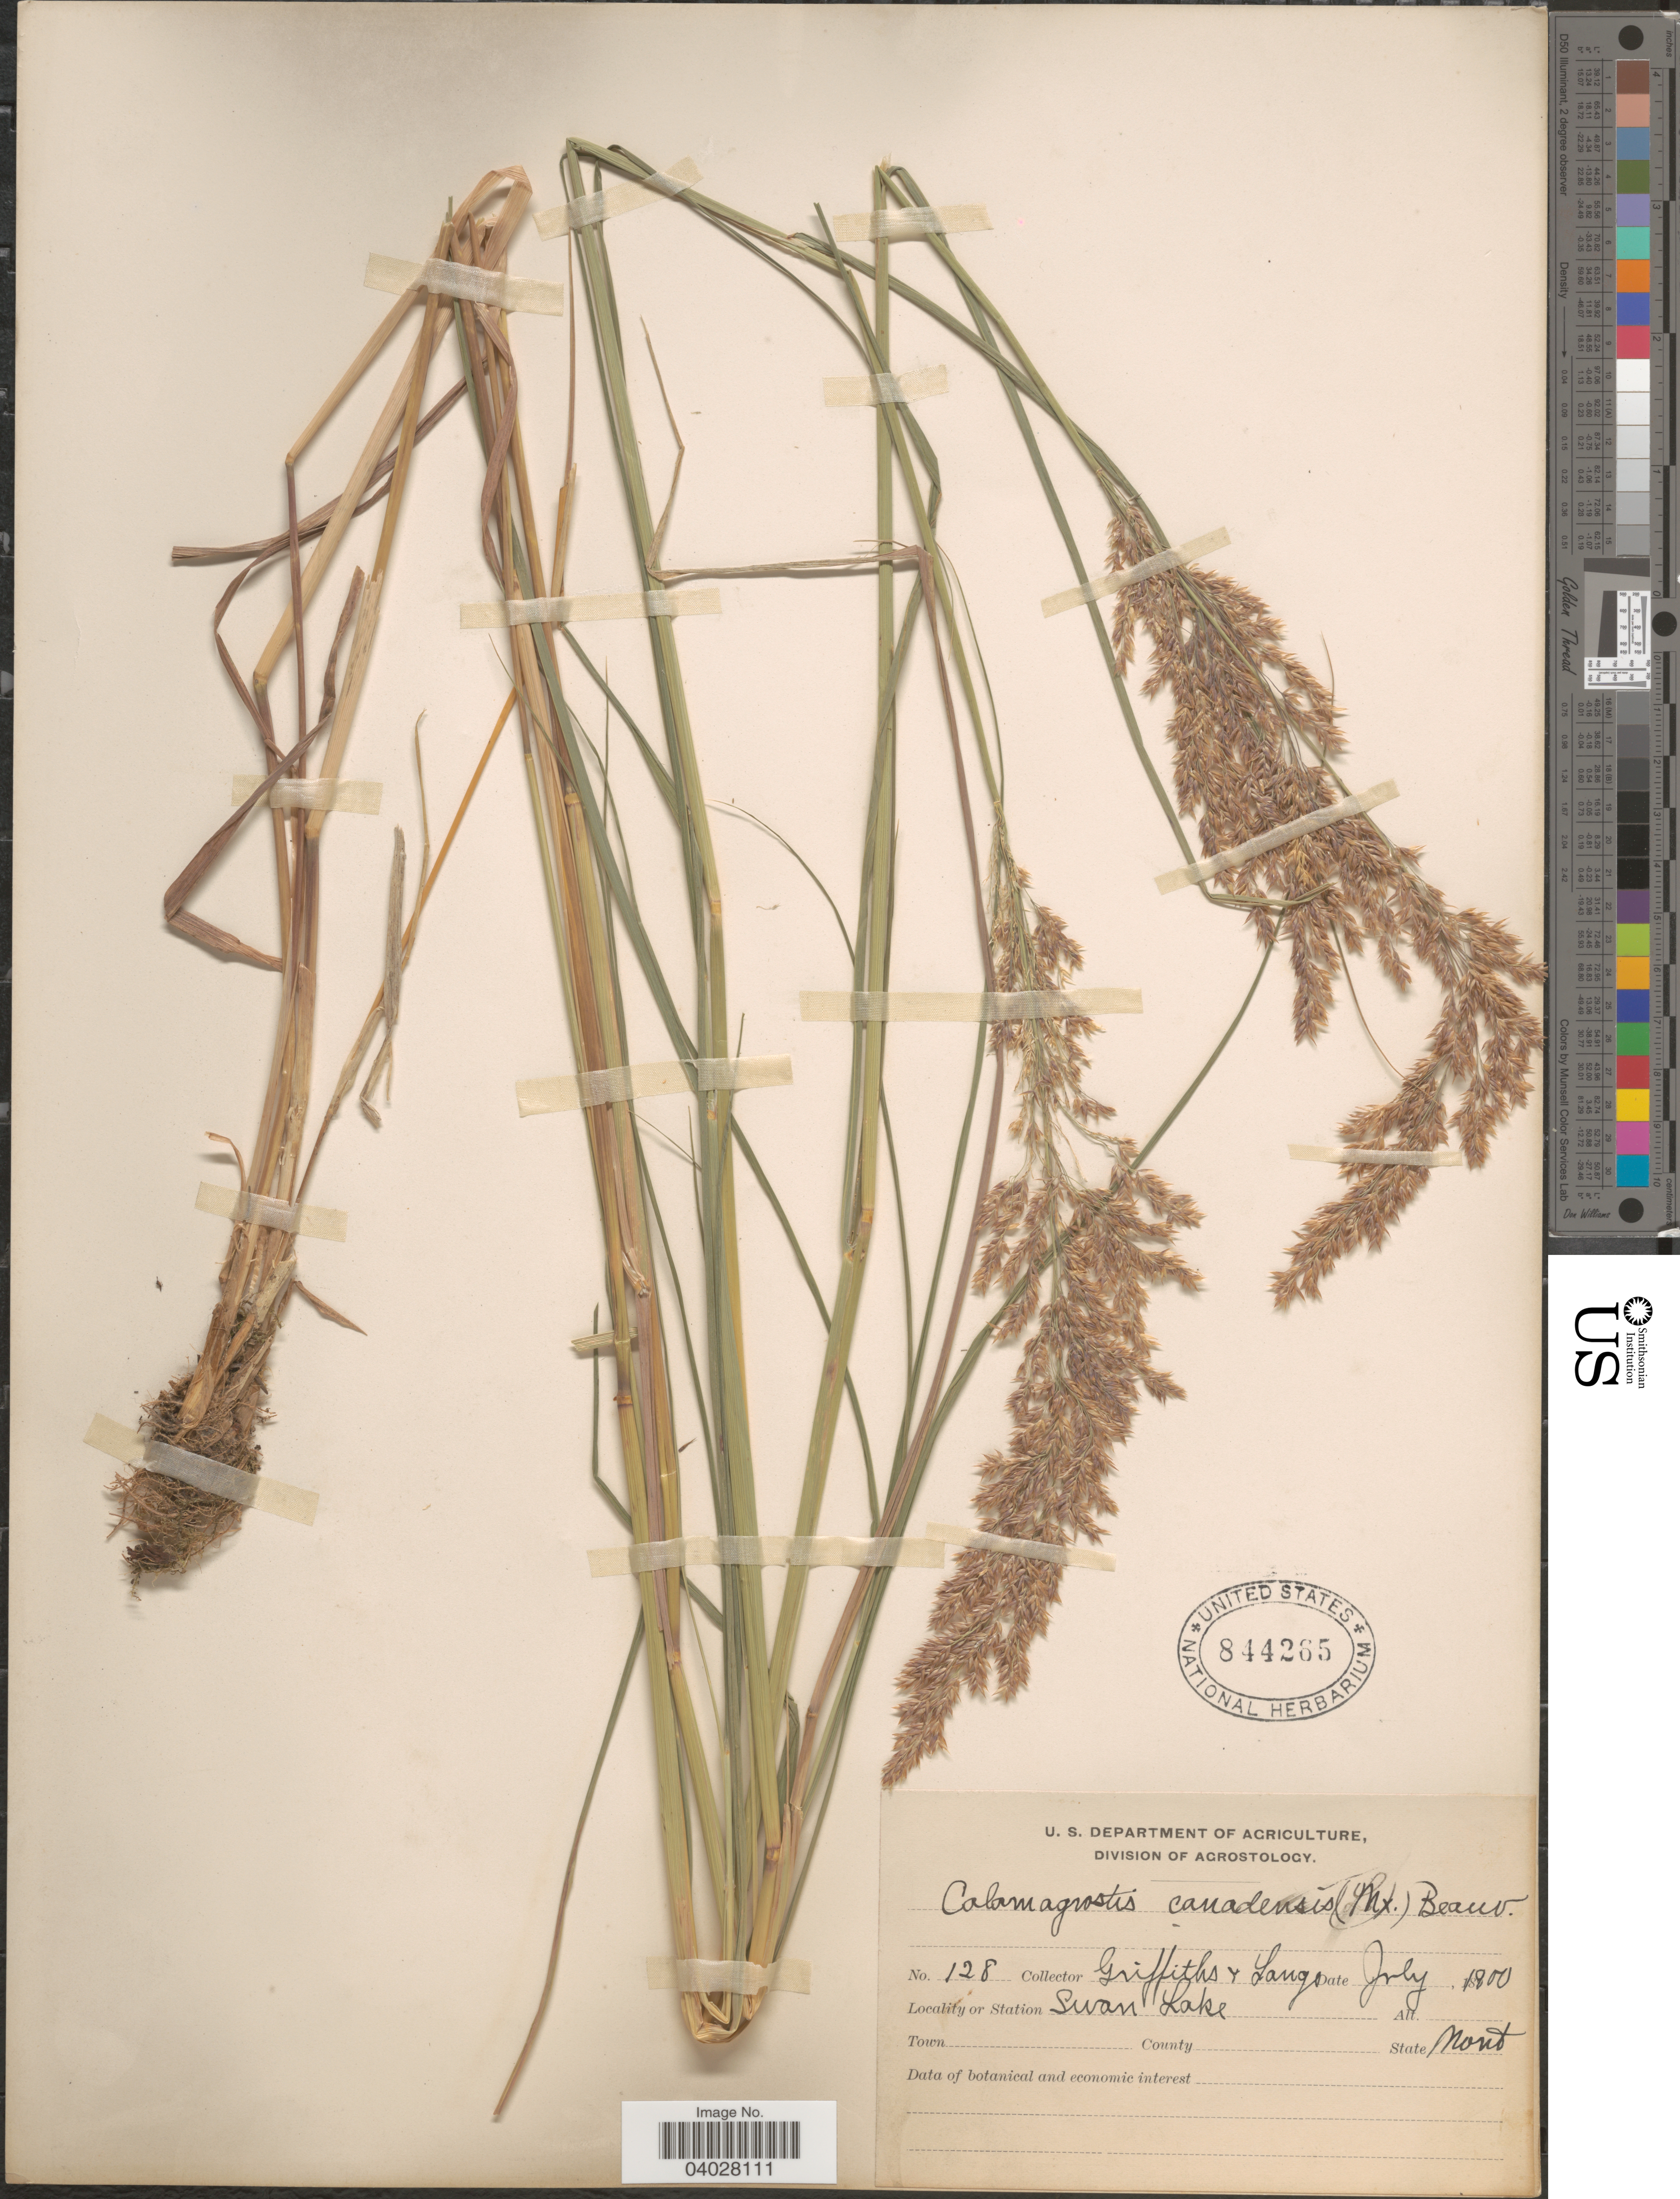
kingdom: Plantae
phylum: Tracheophyta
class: Liliopsida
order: Poales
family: Poaceae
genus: Calamagrostis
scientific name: Calamagrostis canadensis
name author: (Michx.) P. Beauv.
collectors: -- Griffiths & -- Lange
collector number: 128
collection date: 1900-07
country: United States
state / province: Montana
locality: Swan Lake.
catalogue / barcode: US 844265